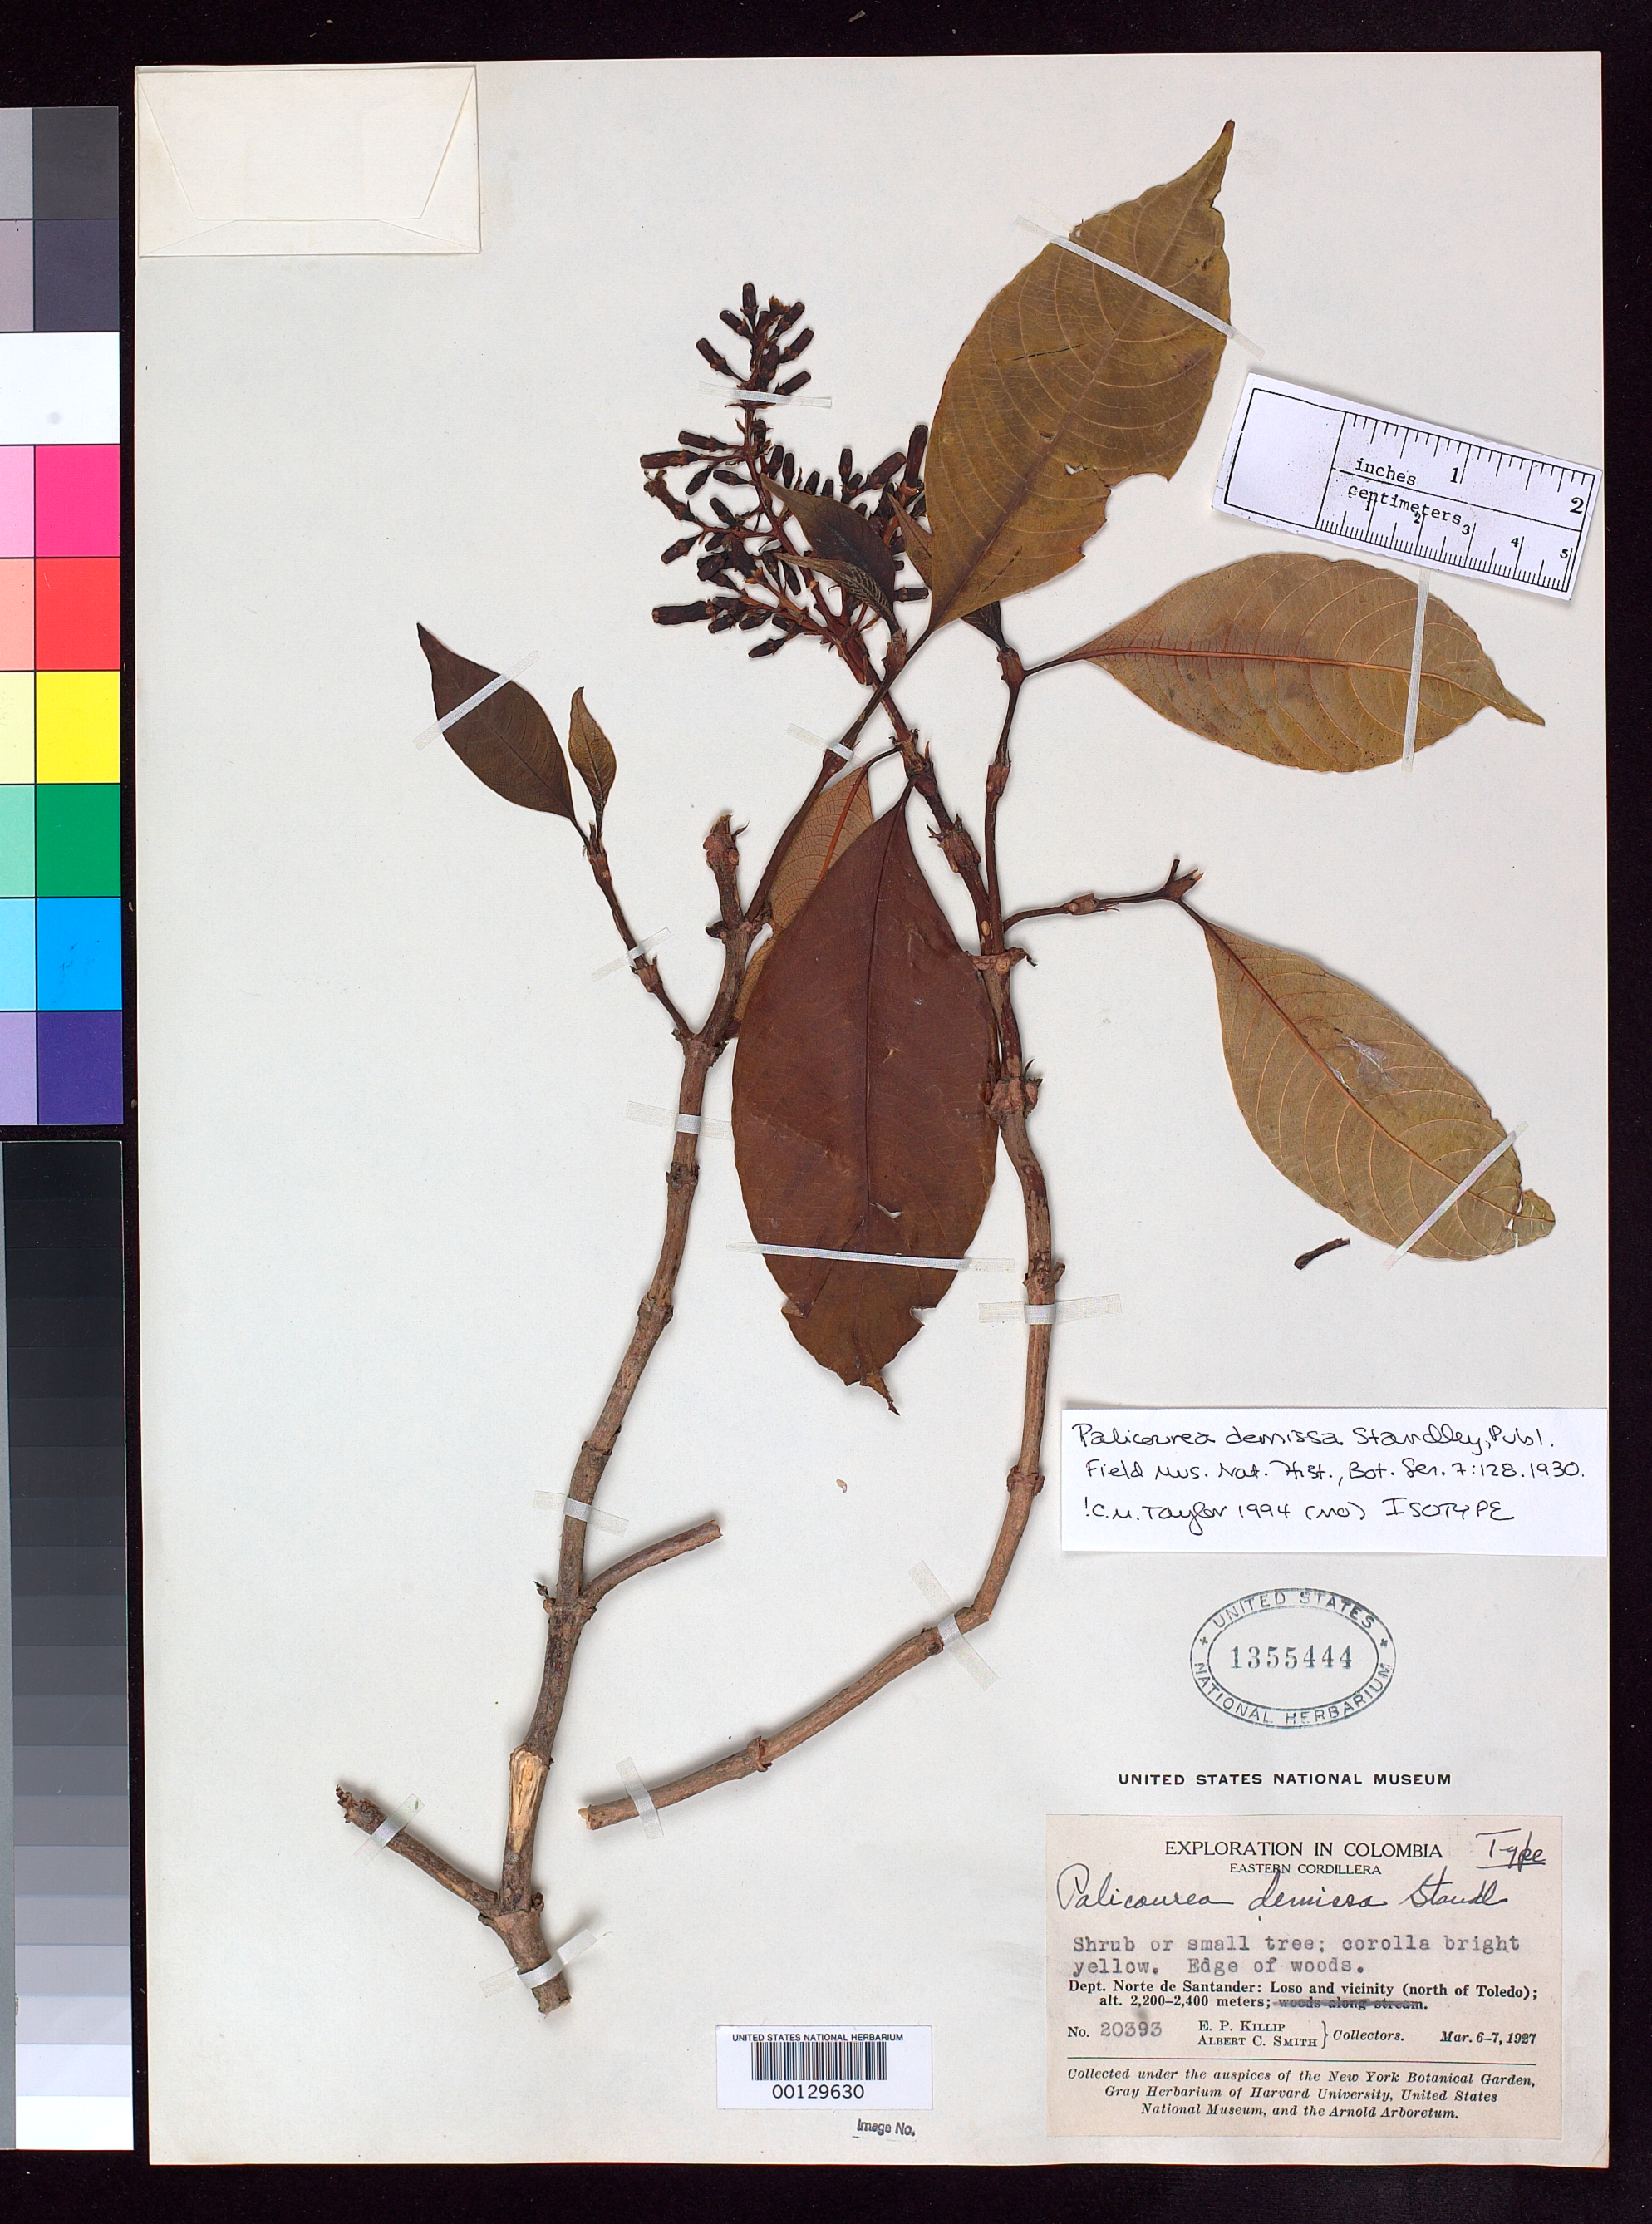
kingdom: Plantae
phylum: Tracheophyta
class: Magnoliopsida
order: Gentianales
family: Rubiaceae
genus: Palicourea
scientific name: Palicourea demissa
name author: Standl.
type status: Holotype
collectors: E. P. Killip & A. C. Smith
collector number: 20393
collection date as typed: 06 Mar 1927 to 07 Mar 1927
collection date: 1927-03-06/1927-03-07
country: Colombia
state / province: Norte de Santander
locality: Loso & vicinity, N of Toledo, eastern Cordillera.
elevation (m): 2200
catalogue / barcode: US 1355444